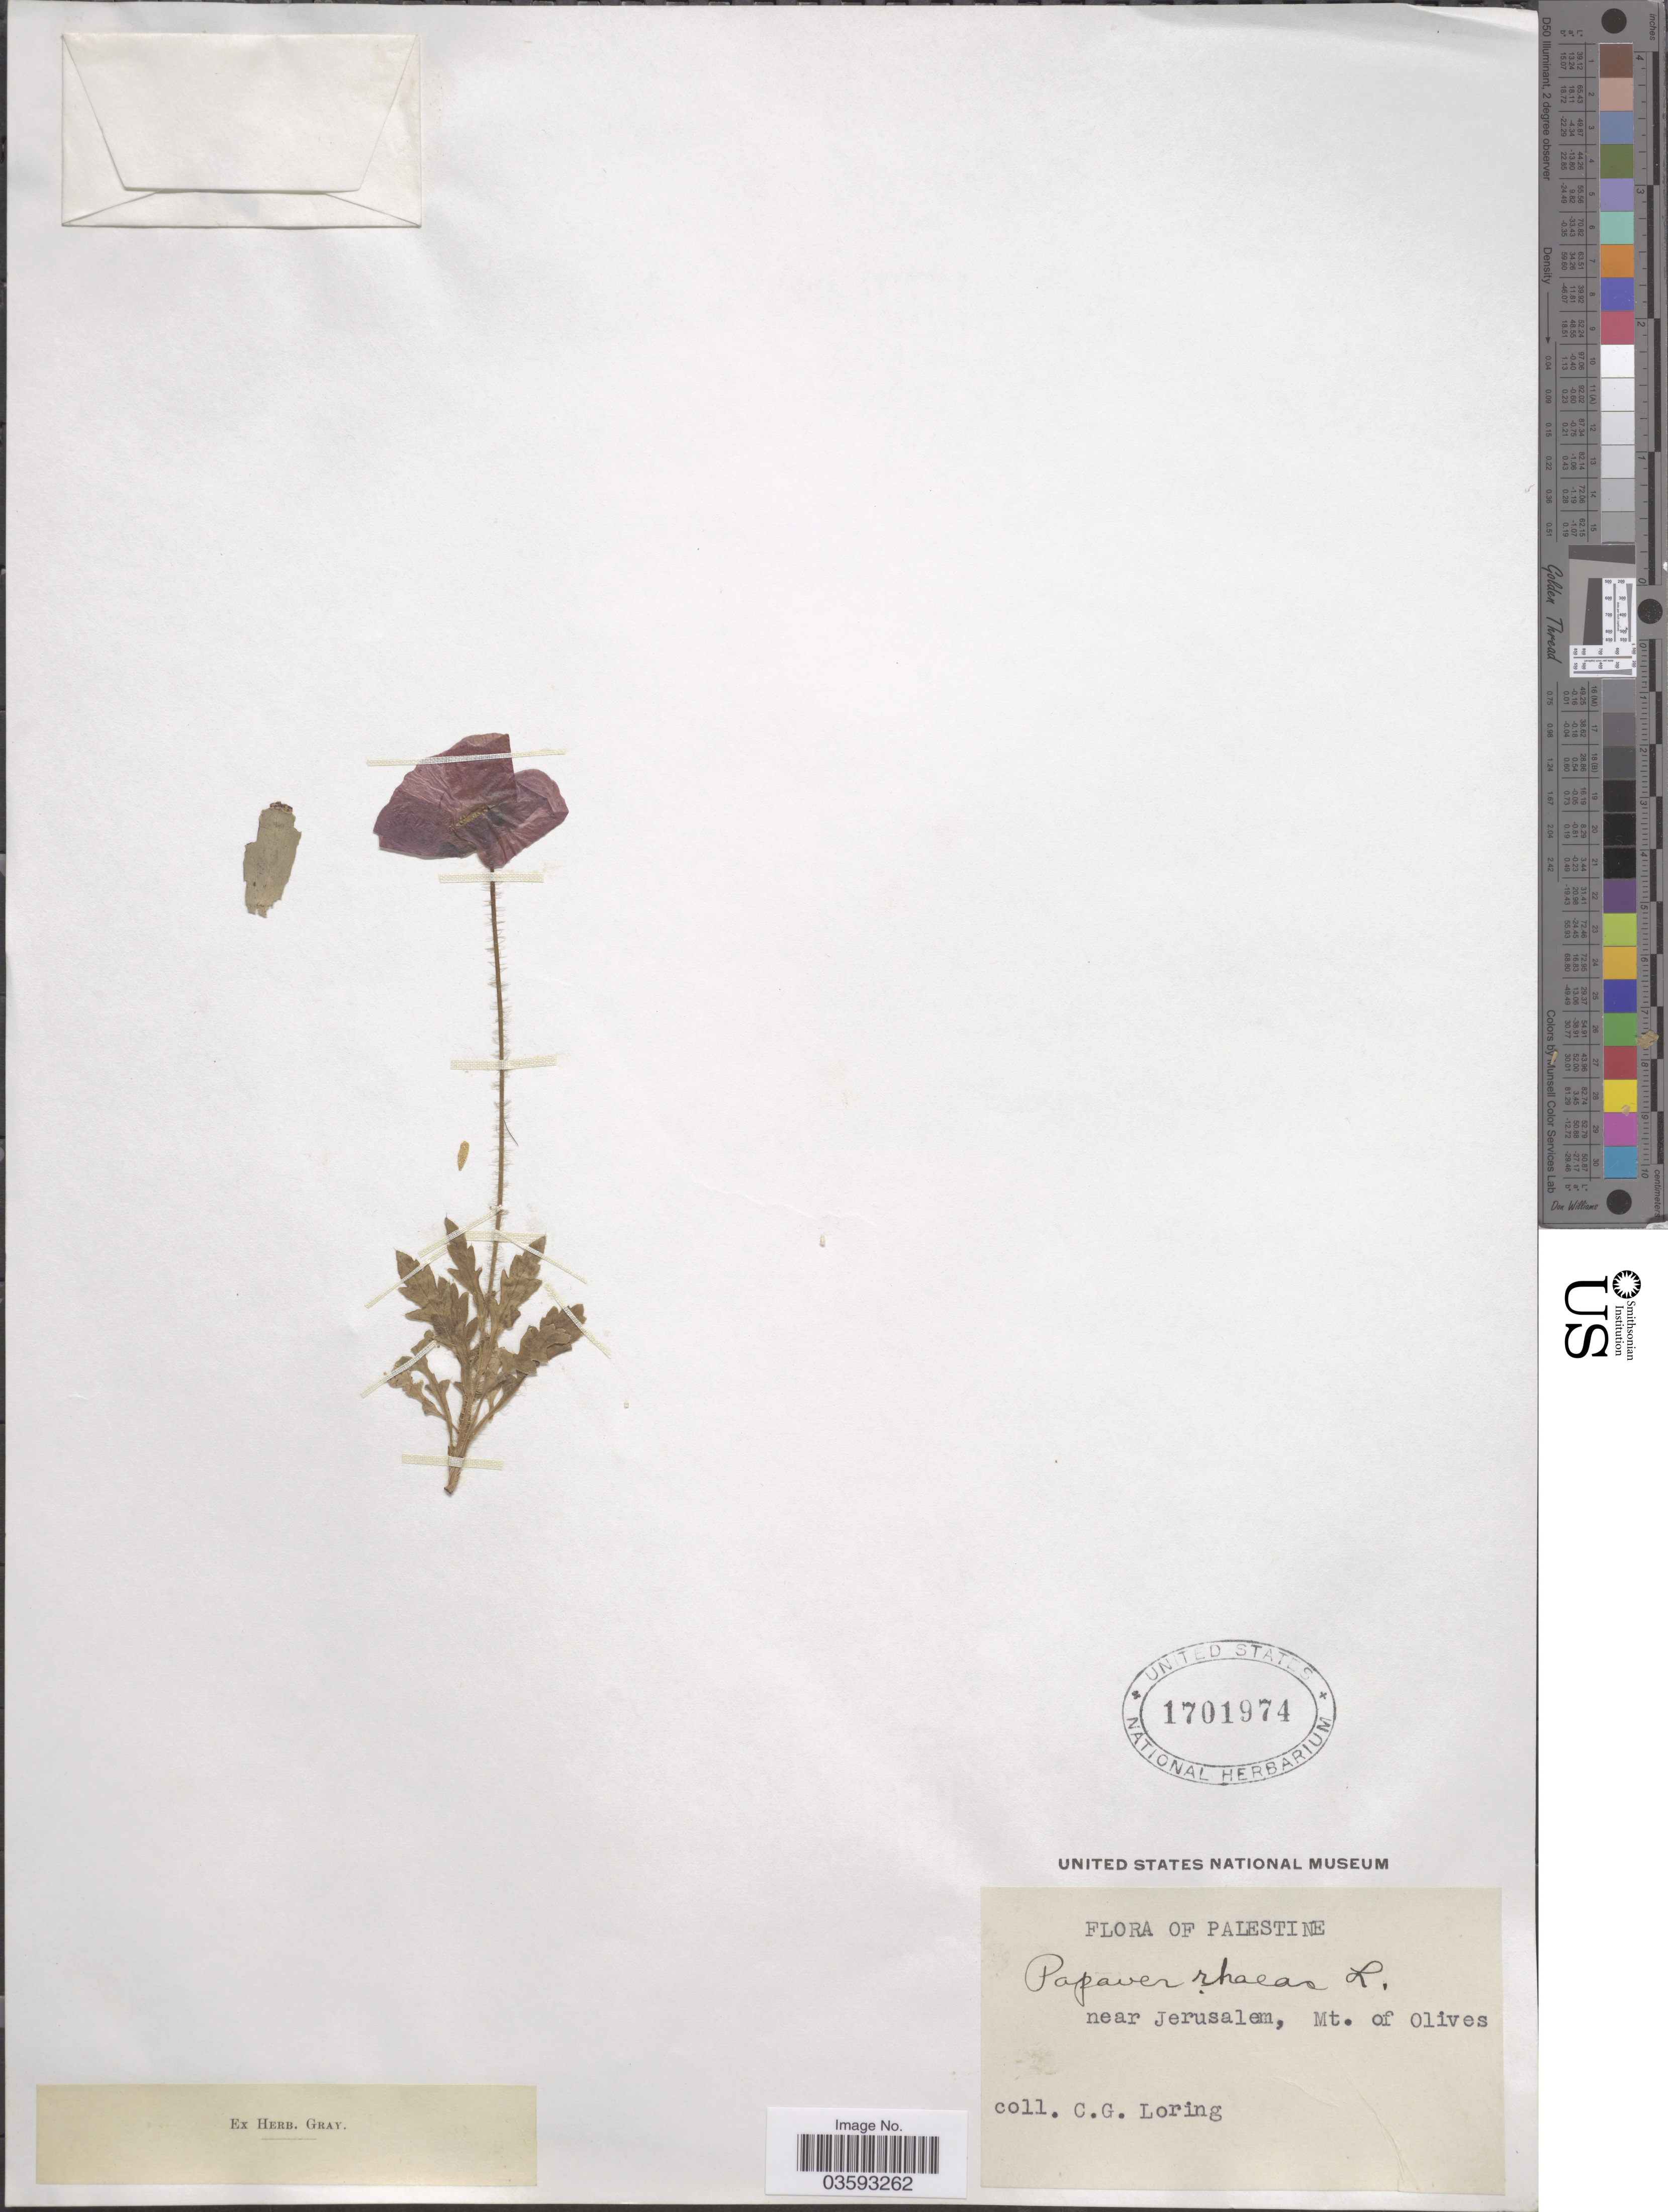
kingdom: Plantae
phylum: Tracheophyta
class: Magnoliopsida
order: Ranunculales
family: Papaveraceae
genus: Papaver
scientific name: Papaver rhoeas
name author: L.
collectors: C. Loring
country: Israel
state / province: Jerusalem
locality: Near Jerusalem, Mt. of Olives.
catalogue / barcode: US 1701974